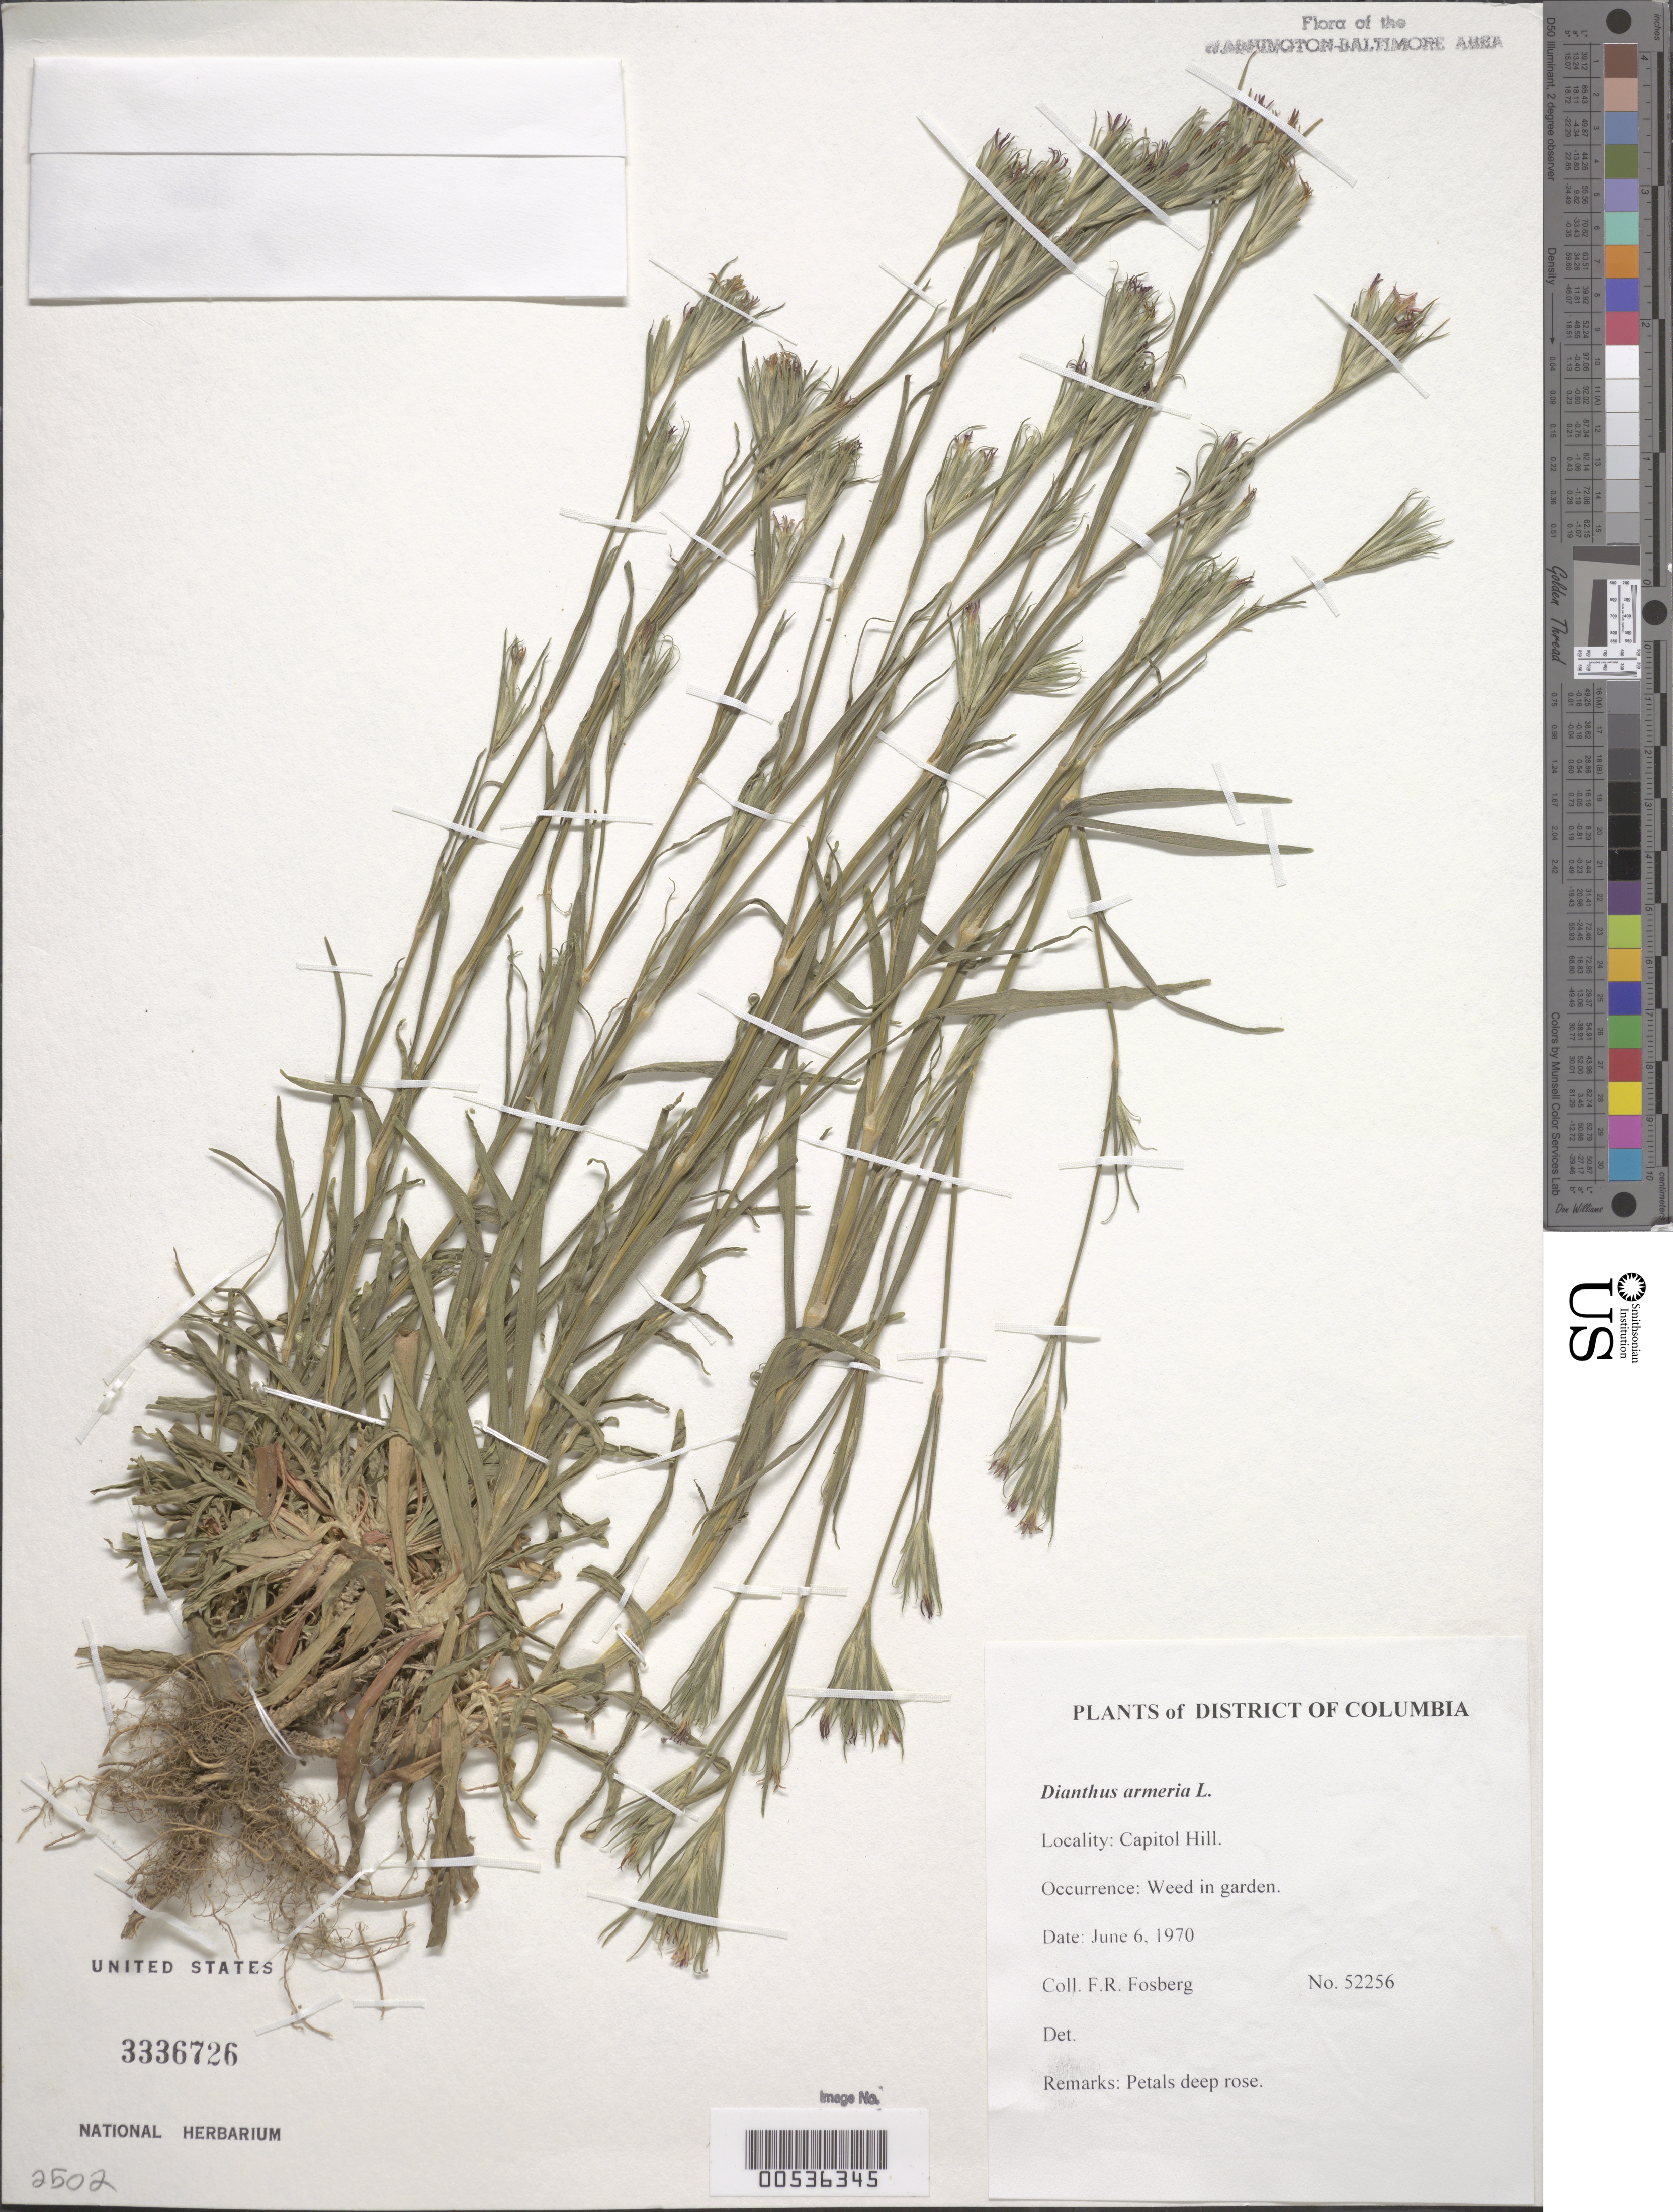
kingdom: Plantae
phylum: Tracheophyta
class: Magnoliopsida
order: Caryophyllales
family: Caryophyllaceae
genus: Dianthus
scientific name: Dianthus armeria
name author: L.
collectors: F. R. Fosberg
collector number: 52256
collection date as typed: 06 Jun 1970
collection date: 1970-06-06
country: United States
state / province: District of Columbia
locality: Capitol Hill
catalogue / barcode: US 3336726